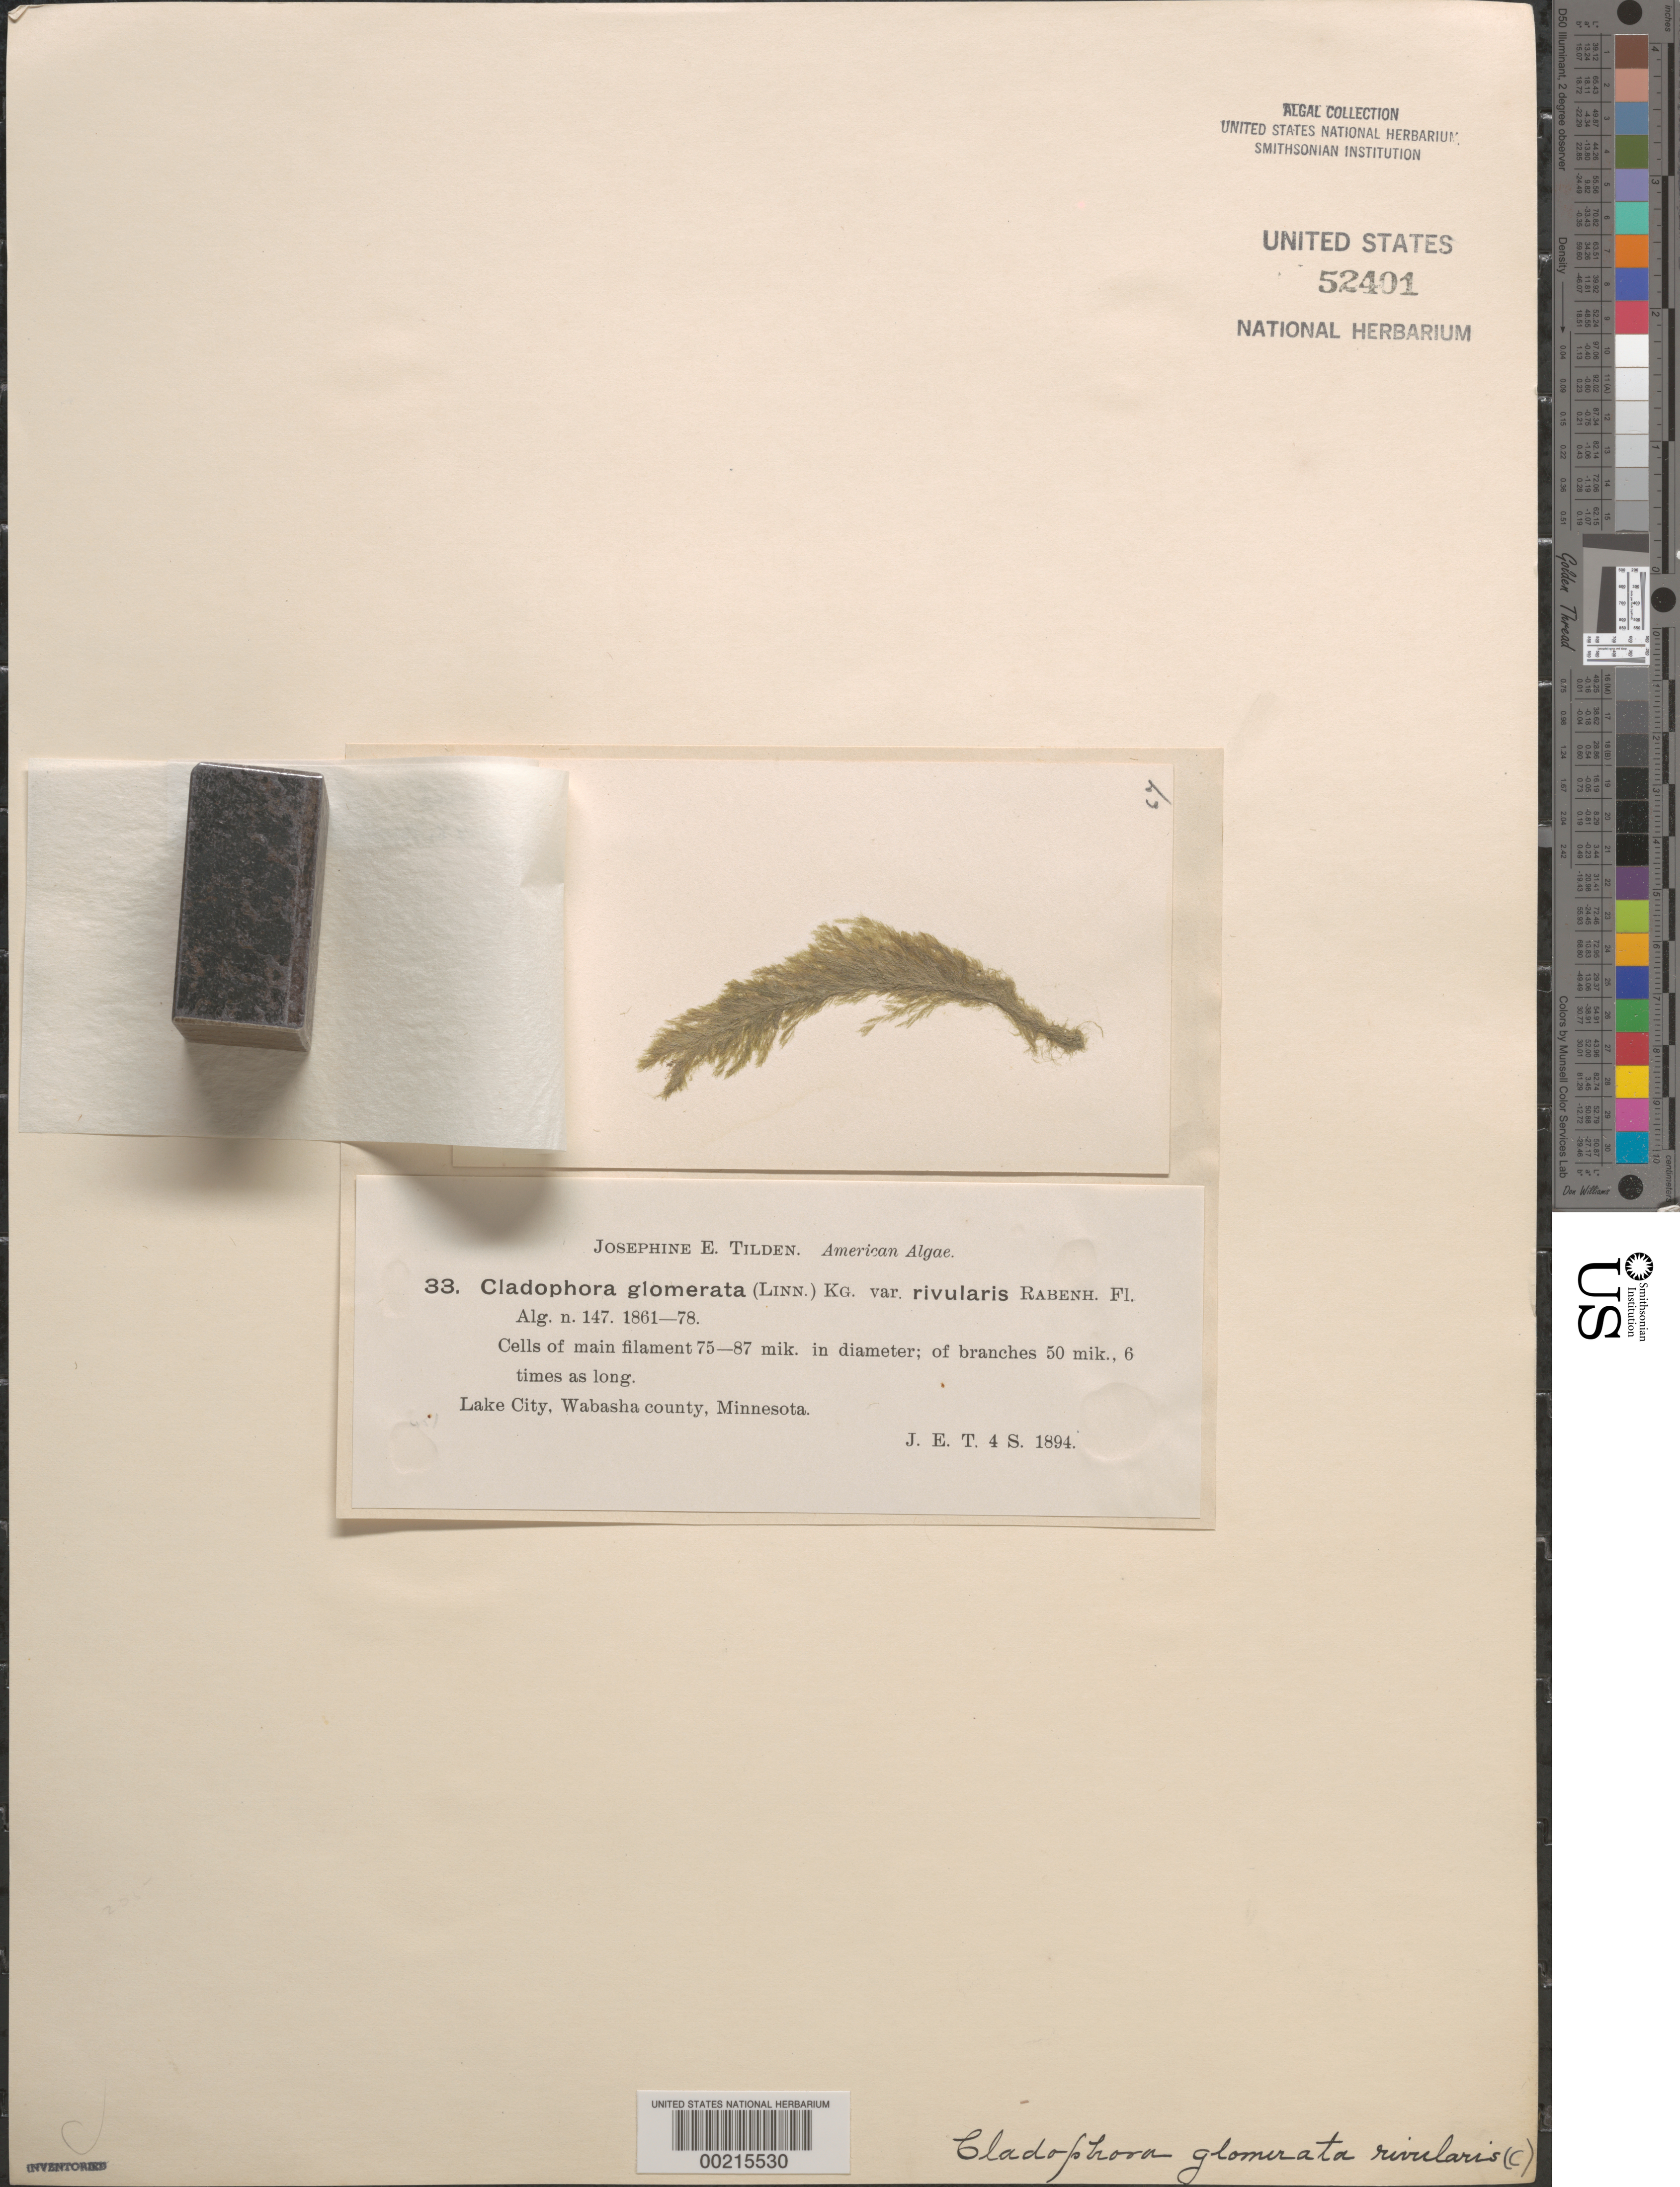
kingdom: Plantae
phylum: Chlorophyta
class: Ulvophyceae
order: Cladophorales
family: Cladophoraceae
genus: Cladophora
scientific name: Cladophora glomerata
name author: (L.) Kütz.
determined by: Phinney, H. K.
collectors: J. E. Tilden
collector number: JET 33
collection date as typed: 04 Sep 1894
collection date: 1894-09-04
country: United States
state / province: Minnesota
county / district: Wabasha County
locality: Lake City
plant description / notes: Tilden, American Algae, as Cladophora glomerata v. rivularis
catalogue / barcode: US 52401